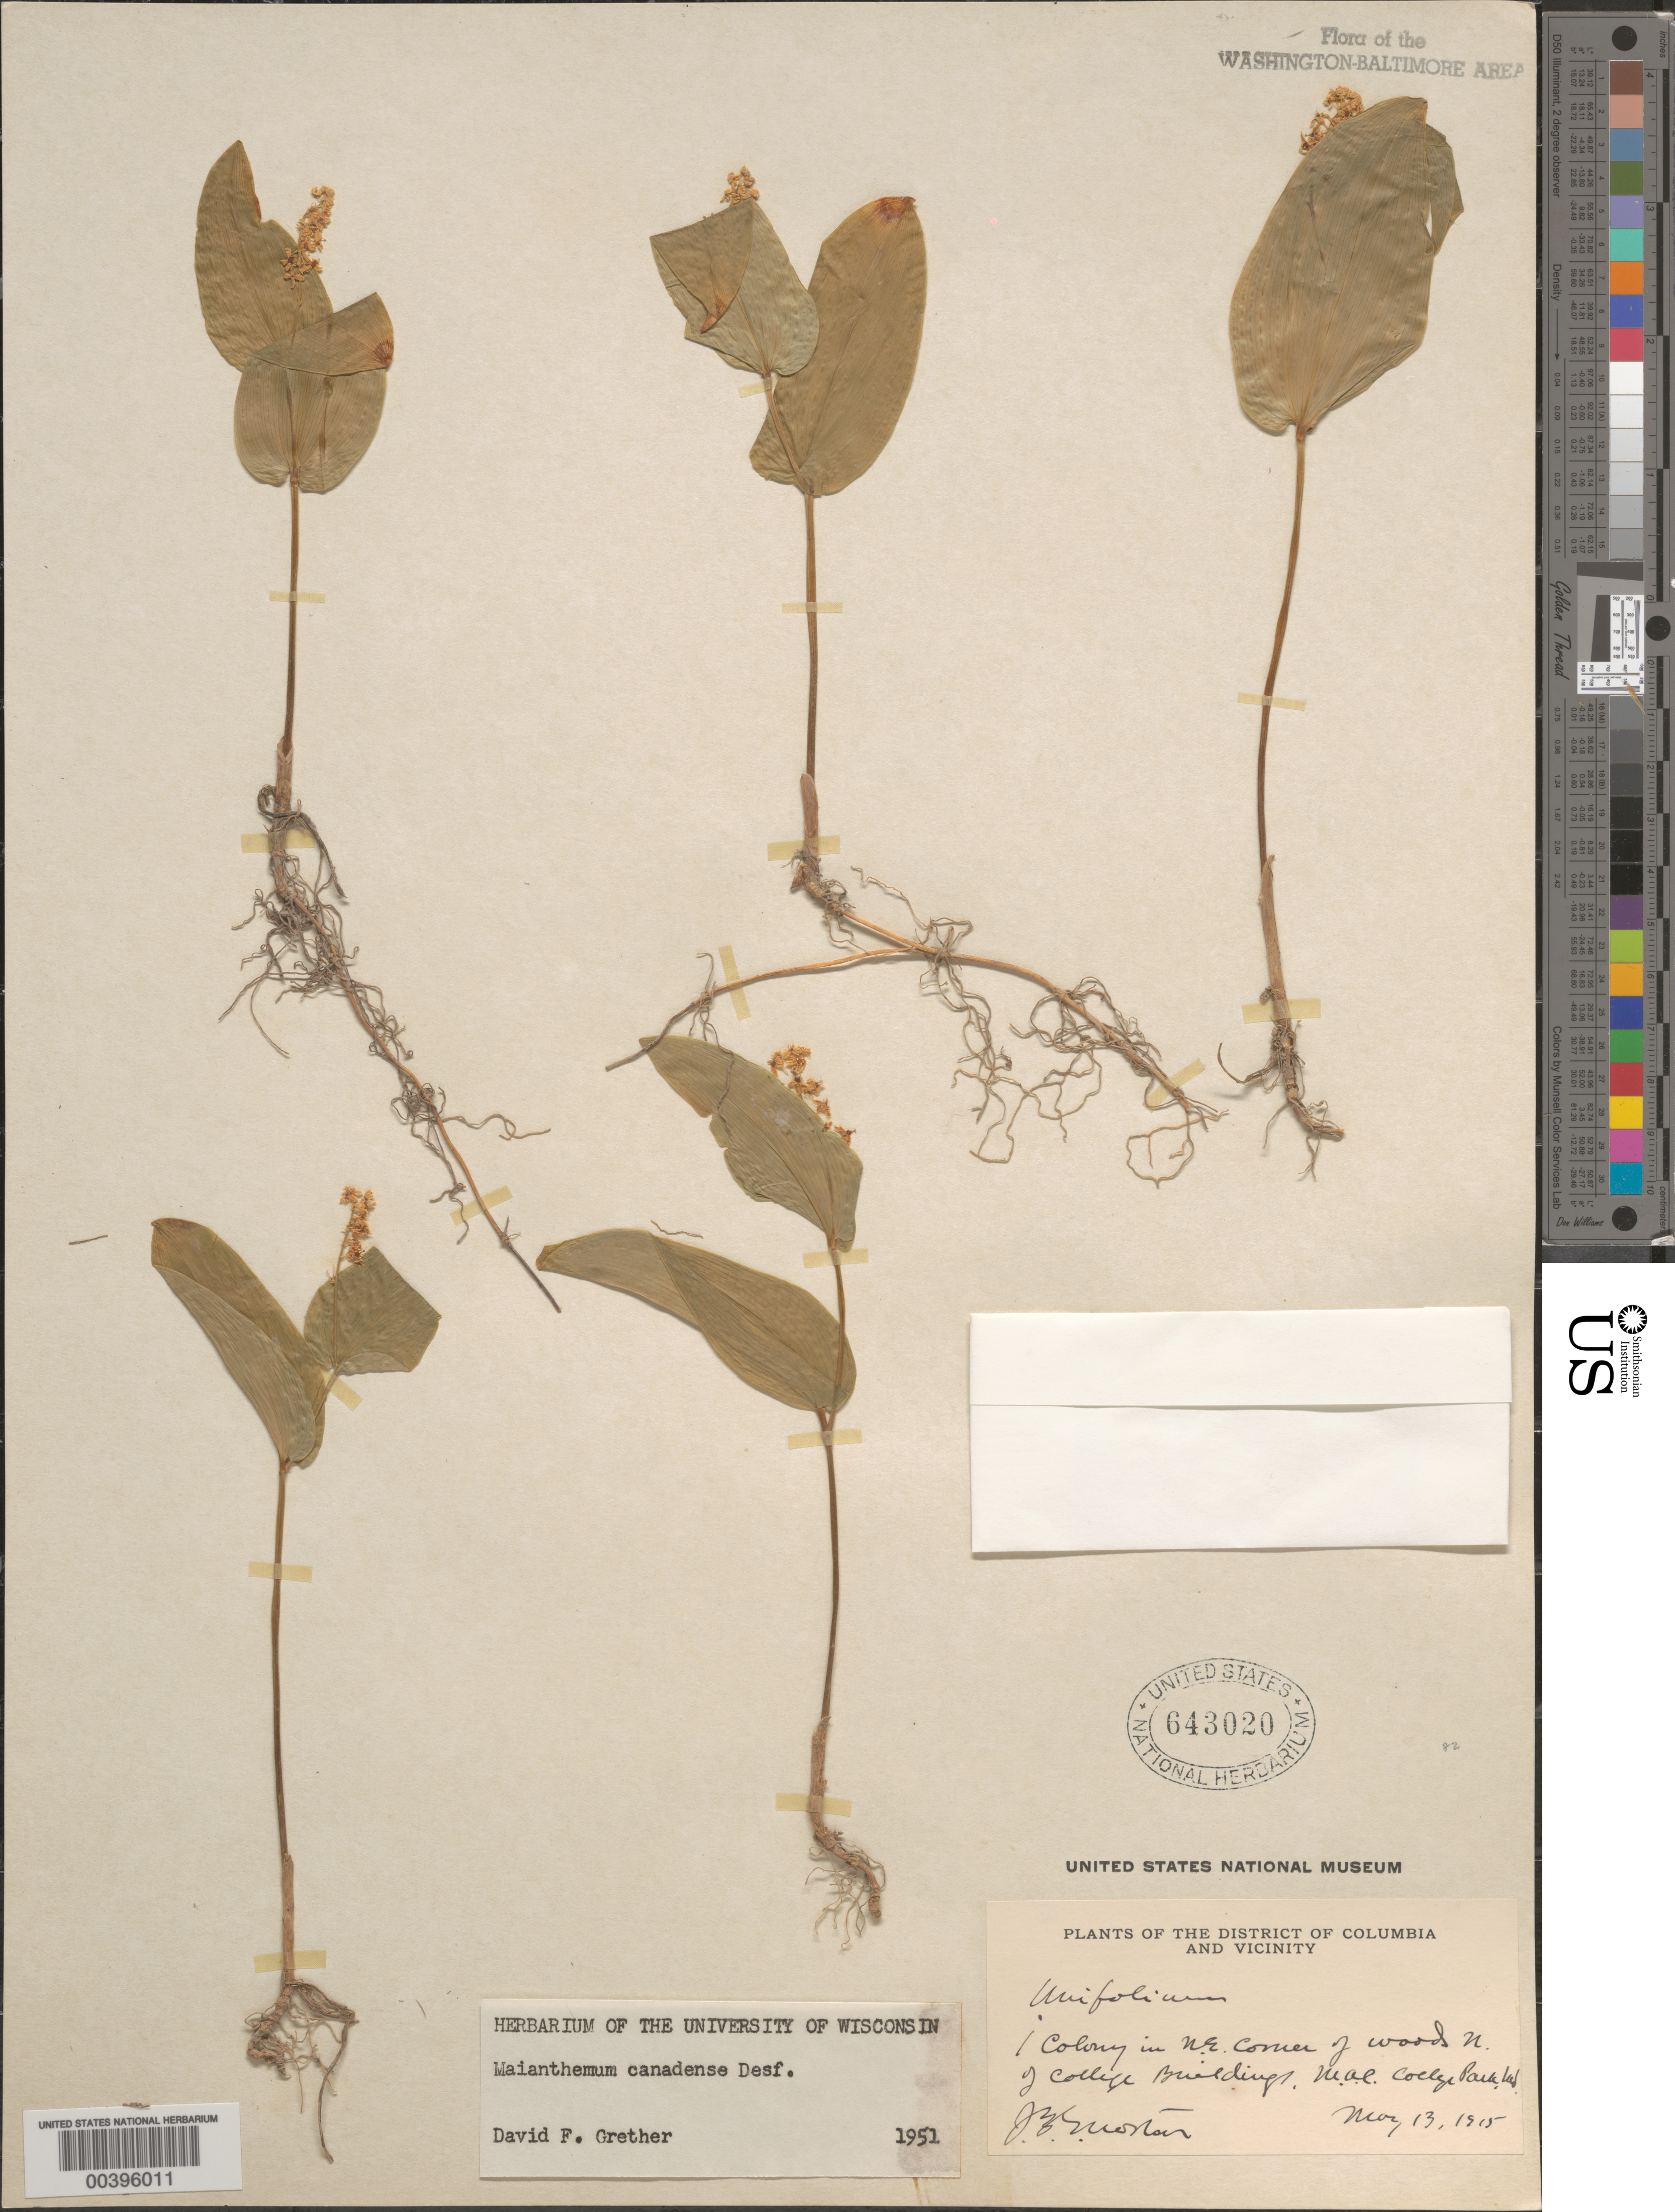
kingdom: Plantae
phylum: Tracheophyta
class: Liliopsida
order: Asparagales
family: Asparagaceae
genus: Maianthemum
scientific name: Maianthemum canadense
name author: Desf.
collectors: J. B. Morton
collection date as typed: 13 May 1915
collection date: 1915-05-13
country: United States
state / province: Maryland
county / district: Prince George's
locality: College Park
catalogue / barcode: US 643020